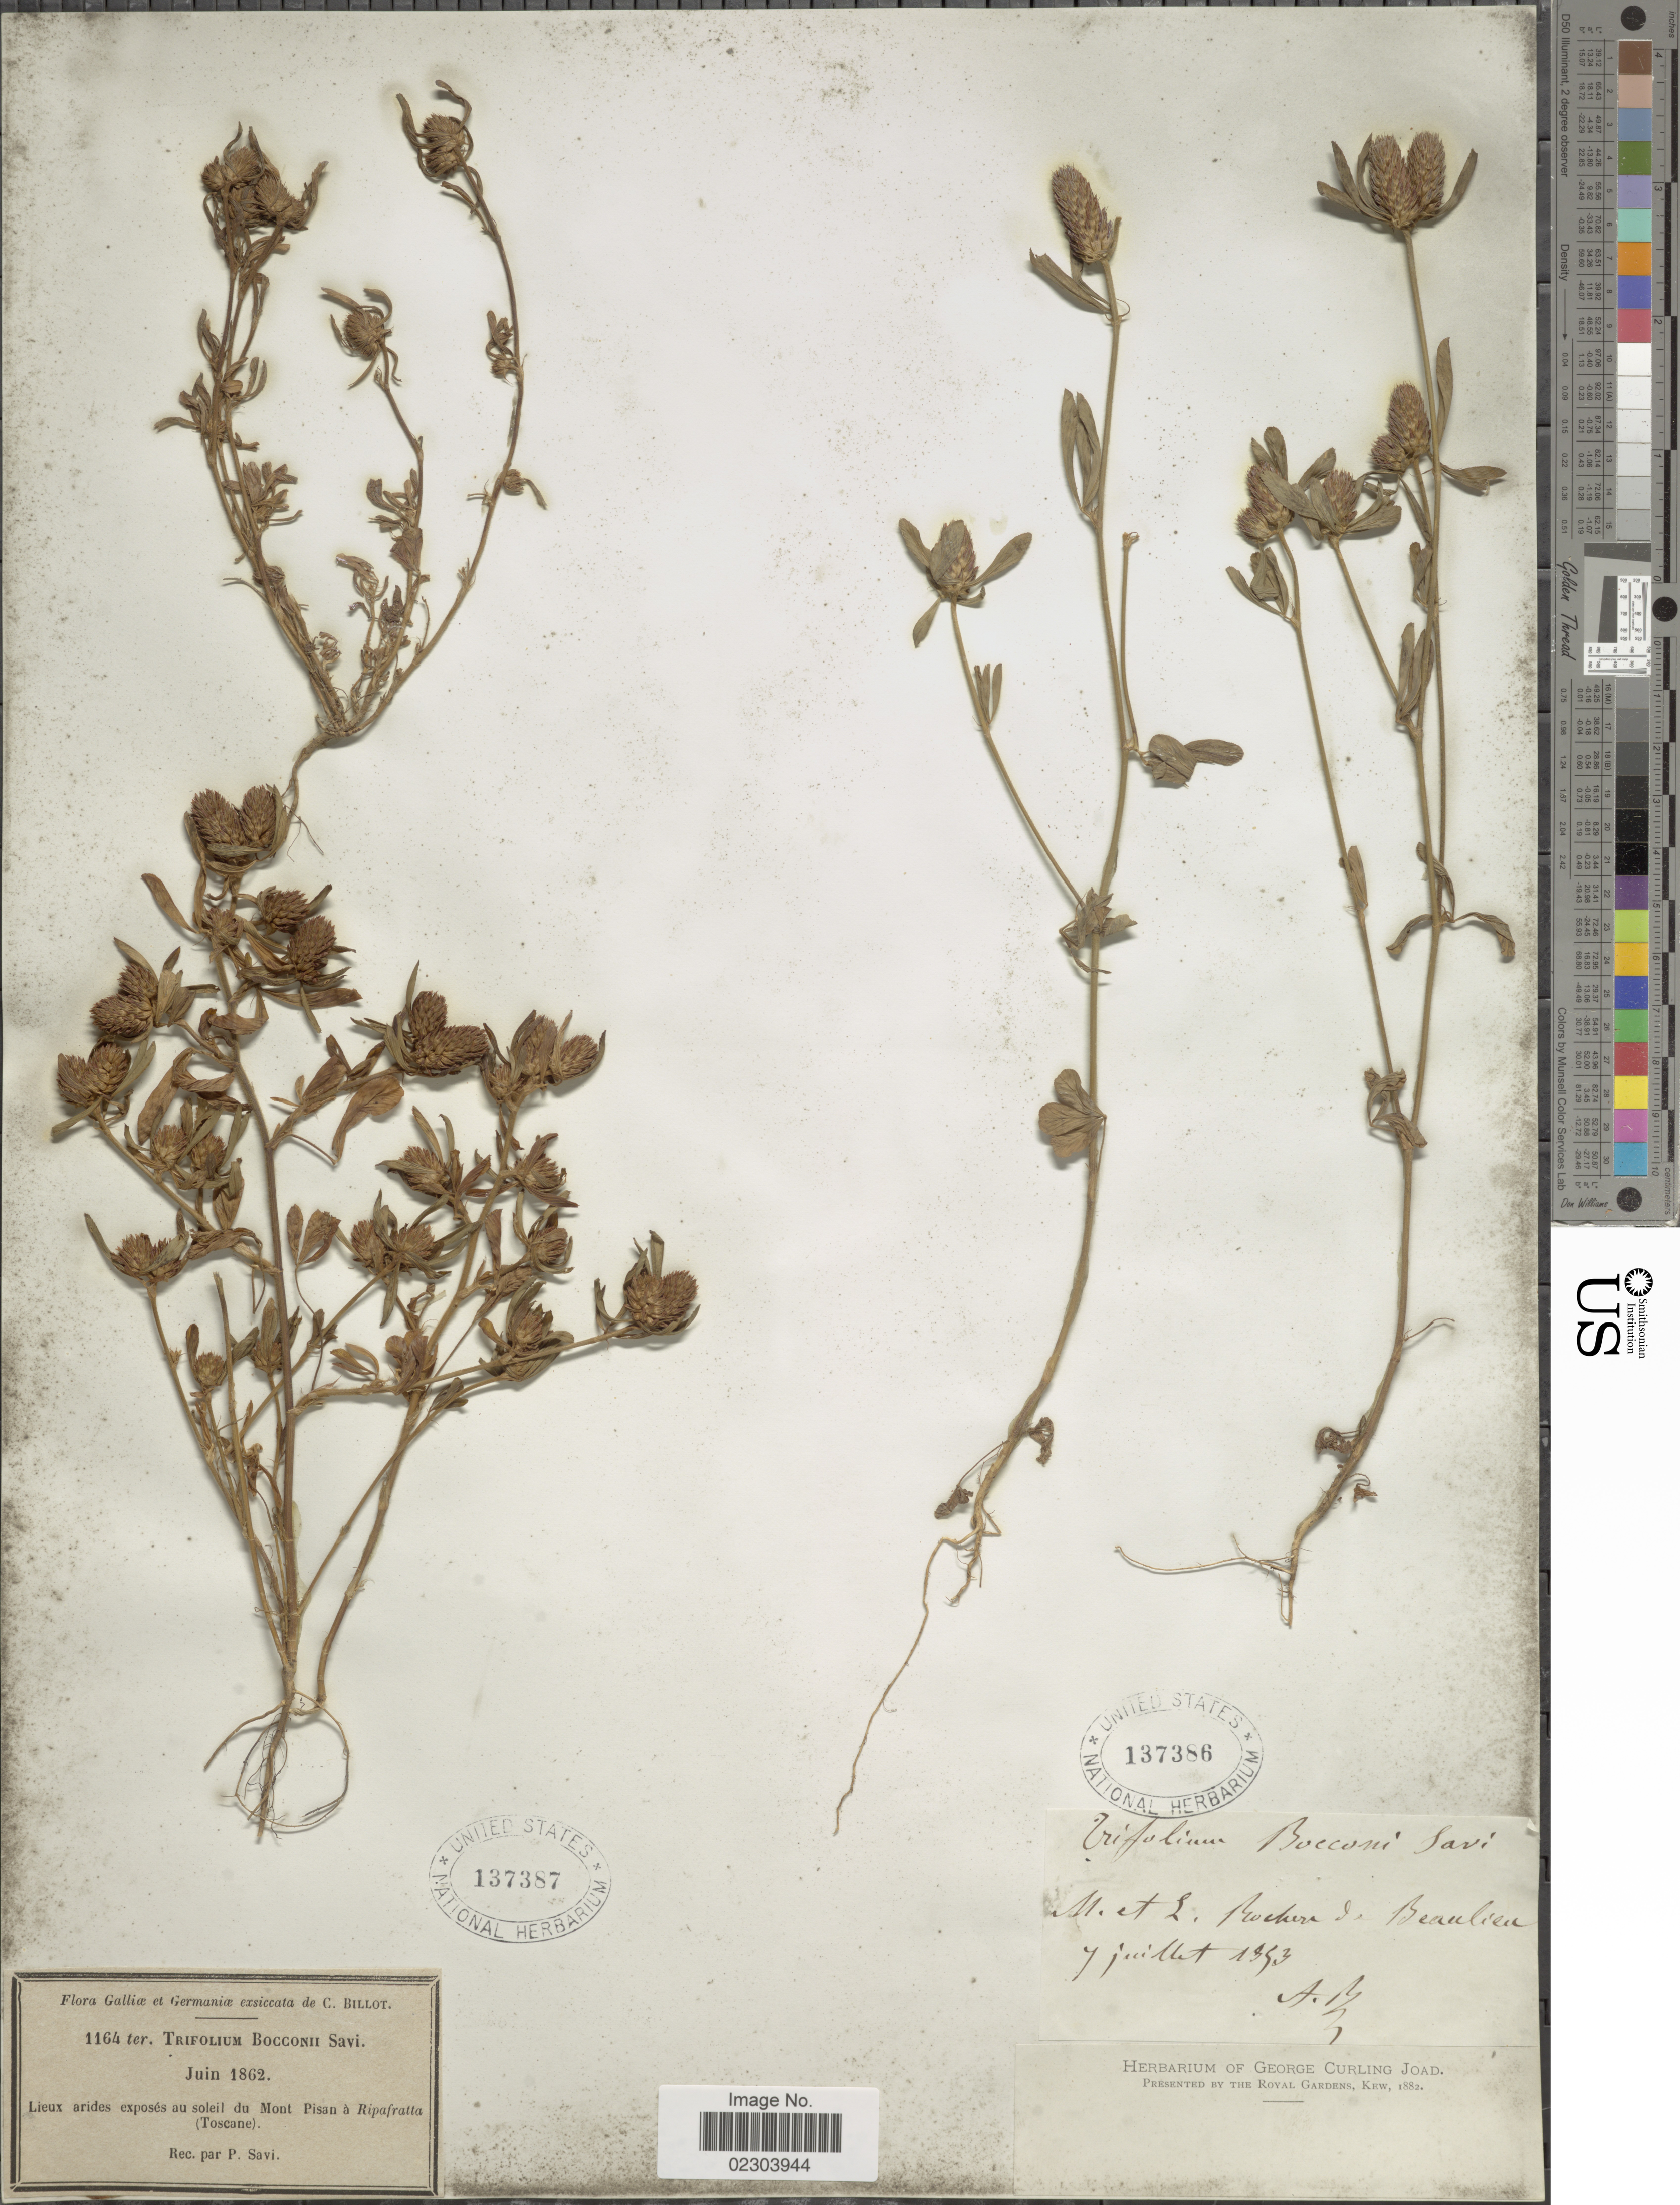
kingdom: Plantae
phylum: Tracheophyta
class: Magnoliopsida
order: Fabales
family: Fabaceae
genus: Trifolium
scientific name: Trifolium bocconei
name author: Savi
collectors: A. B.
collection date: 1893-07-07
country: France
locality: M. et. L. Rochere de Beaulieu [interpreted]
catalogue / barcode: US 137386-2